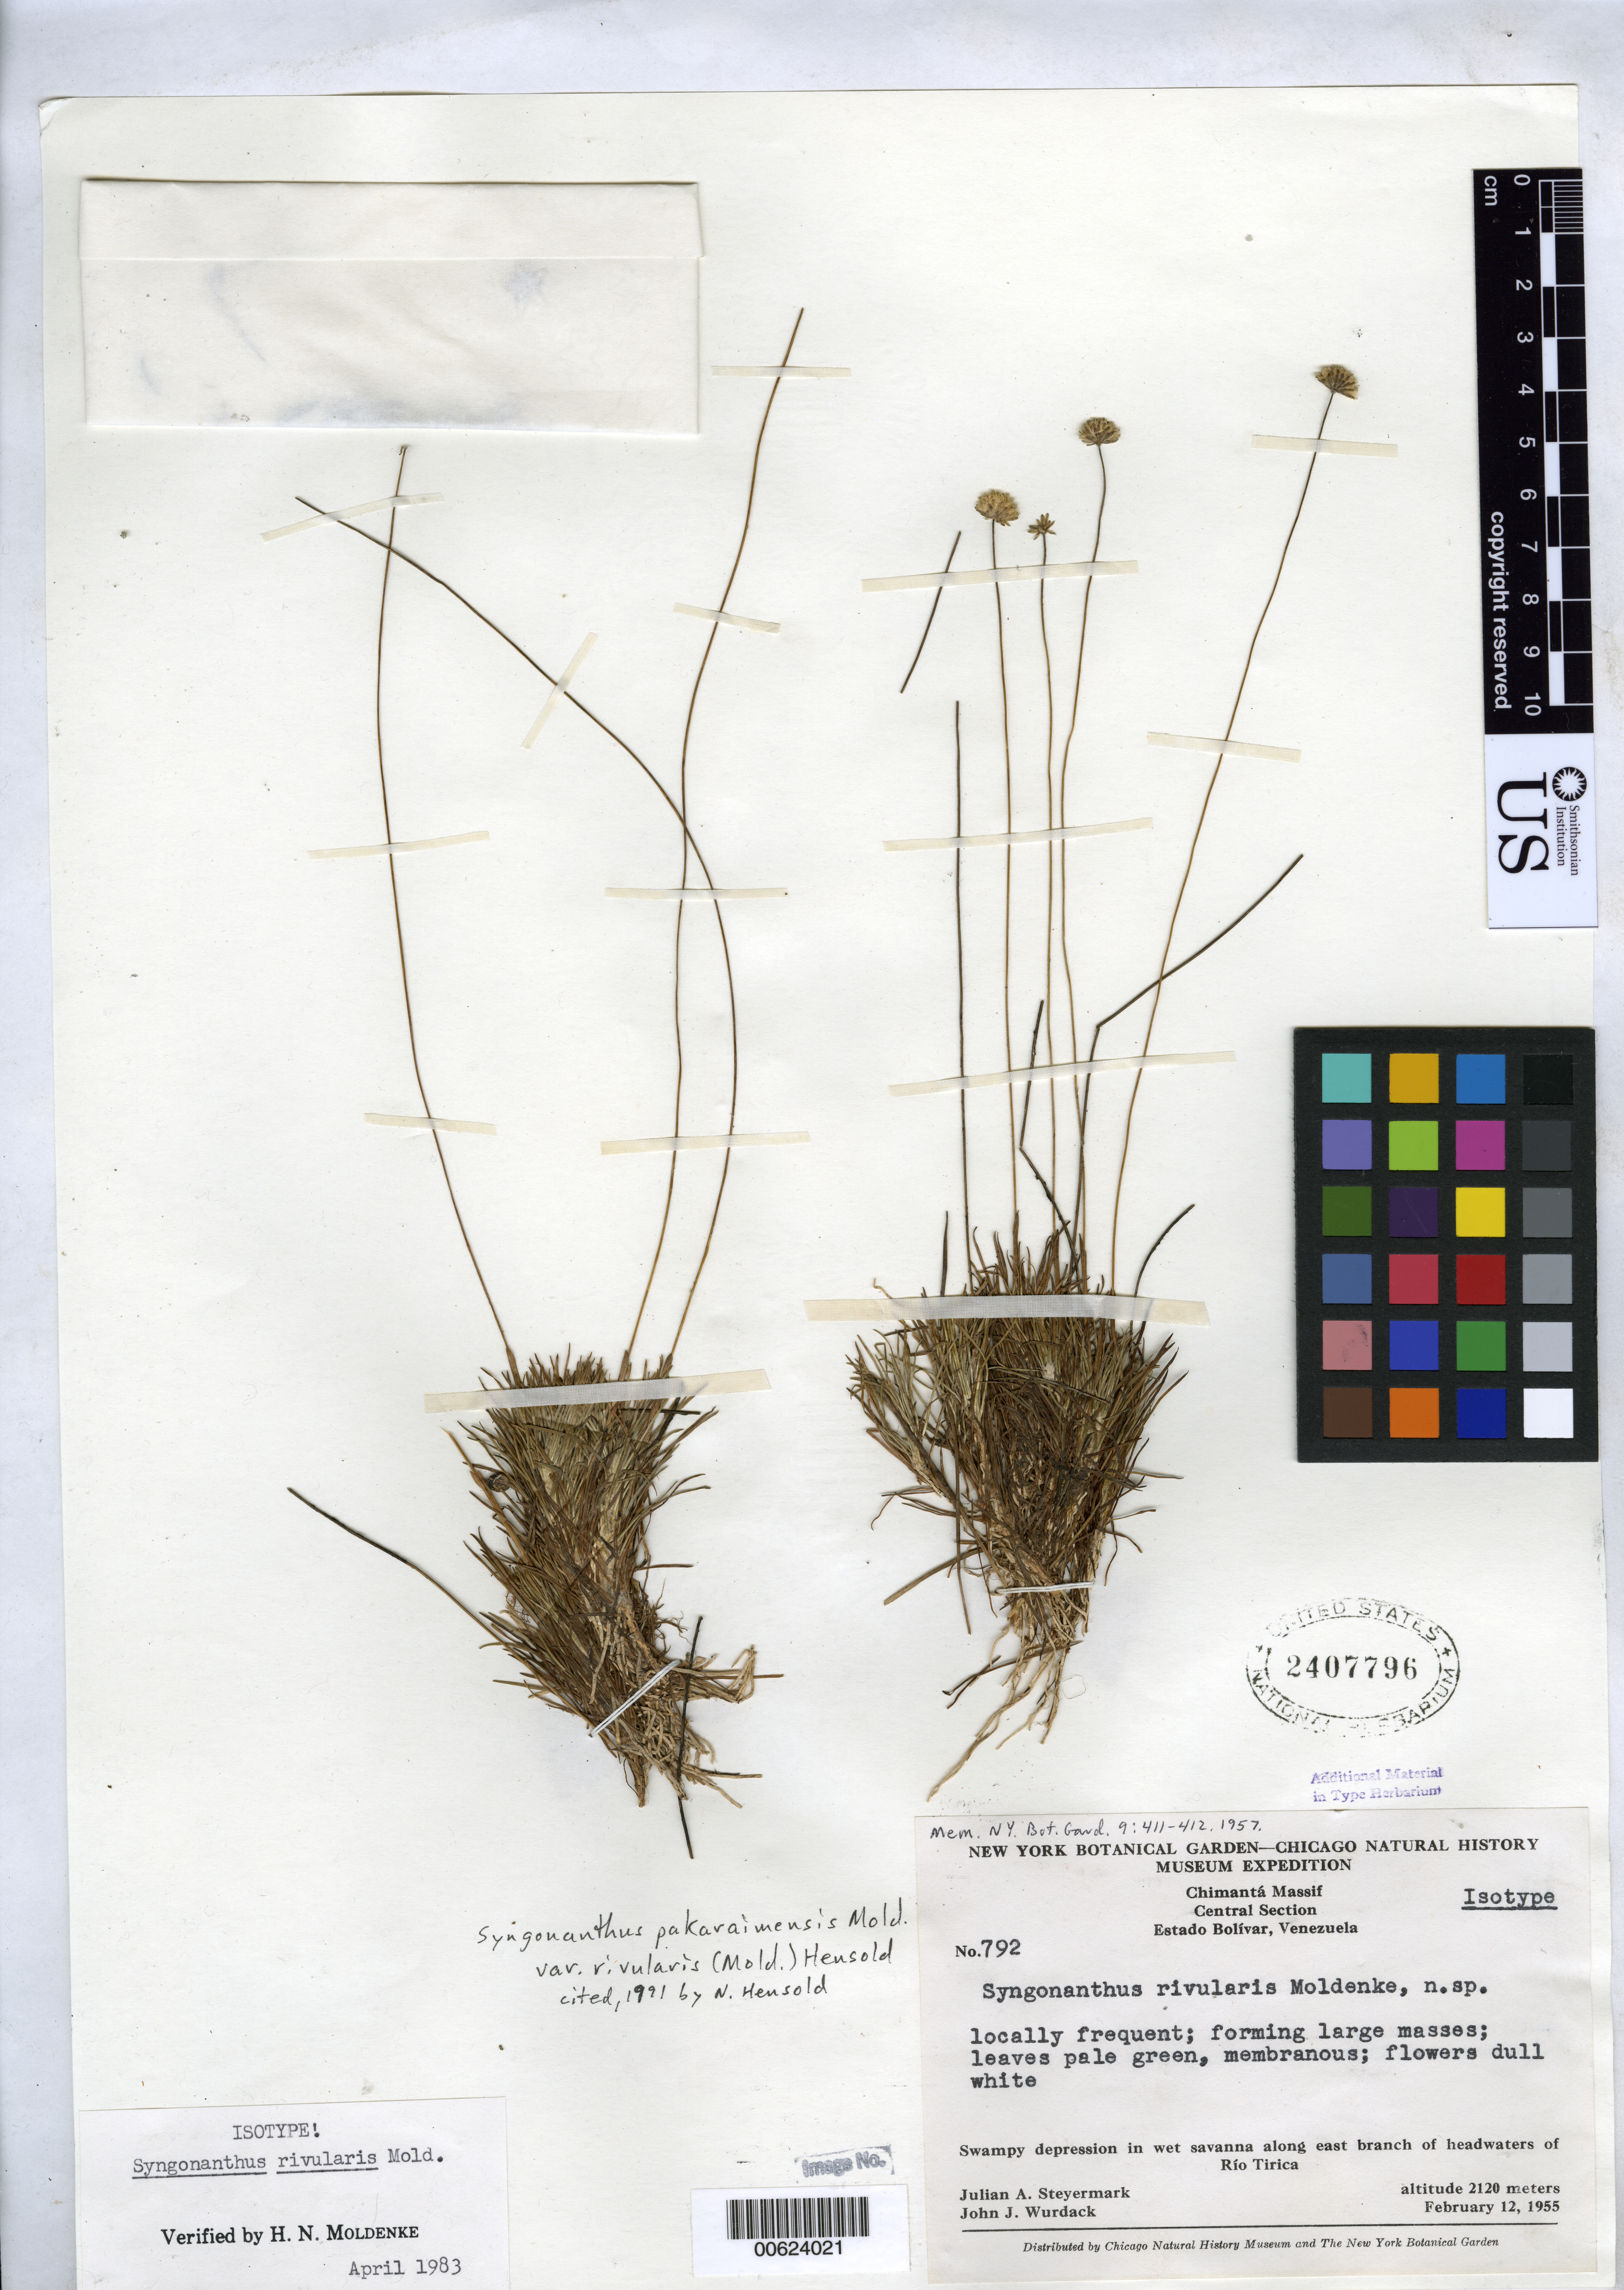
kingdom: Plantae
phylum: Tracheophyta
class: Liliopsida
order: Poales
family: Eriocaulaceae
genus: Syngonanthus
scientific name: Syngonanthus rivularis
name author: Moldenke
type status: Isotype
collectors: J. Steyermark & J. J. Wurdack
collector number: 792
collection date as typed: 12 Feb 1955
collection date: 1955-02-12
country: Venezuela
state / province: Bolivar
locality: East branch of headwaters of Rio Tirica.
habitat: Swampy depression in wet savanna along east branch of headwaters of Rio Tirica.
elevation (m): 2120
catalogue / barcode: US 2407796